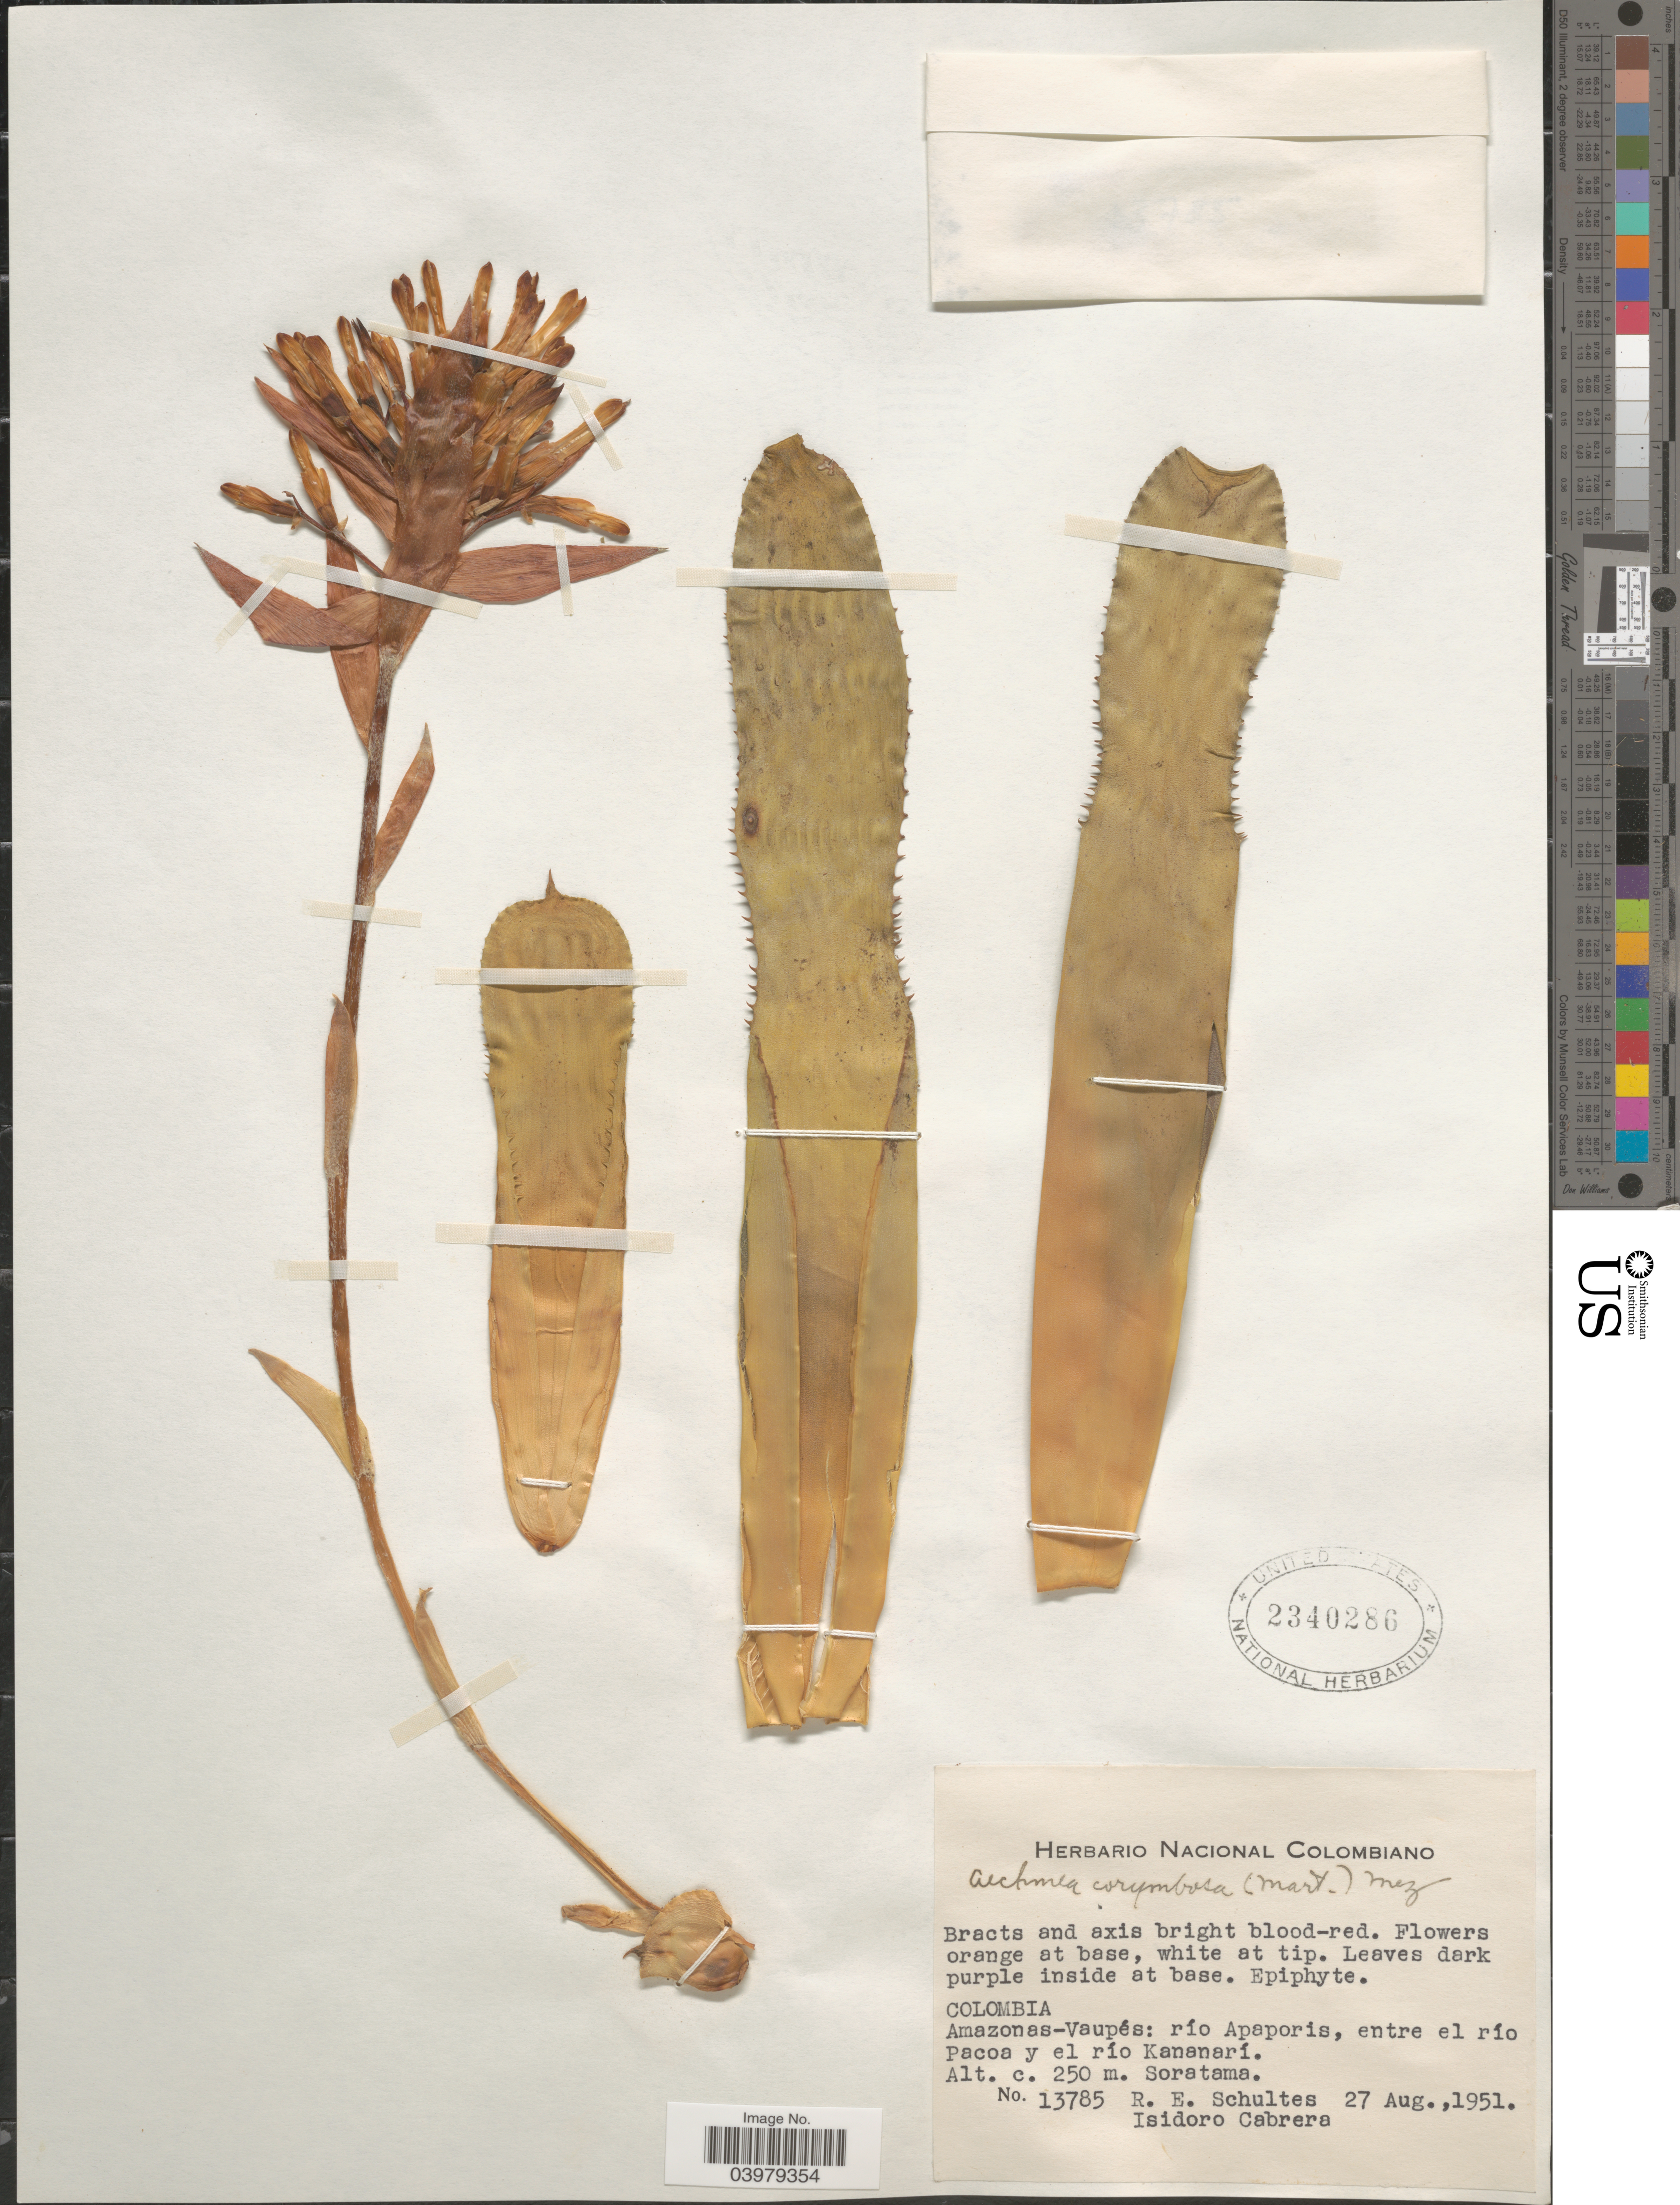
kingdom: Plantae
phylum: Tracheophyta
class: Liliopsida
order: Poales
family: Bromeliaceae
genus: Aechmea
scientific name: Aechmea corymbosa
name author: (Mart. ex Schult. f.) Mez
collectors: R. E. Schultes & I. Cabrera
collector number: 13785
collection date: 1951-08-27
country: Colombia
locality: Amazonas-Vaupés: río Apaporis, entre el río Pacoa y el río Kananarí. Soratama.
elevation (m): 250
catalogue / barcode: US 2340286